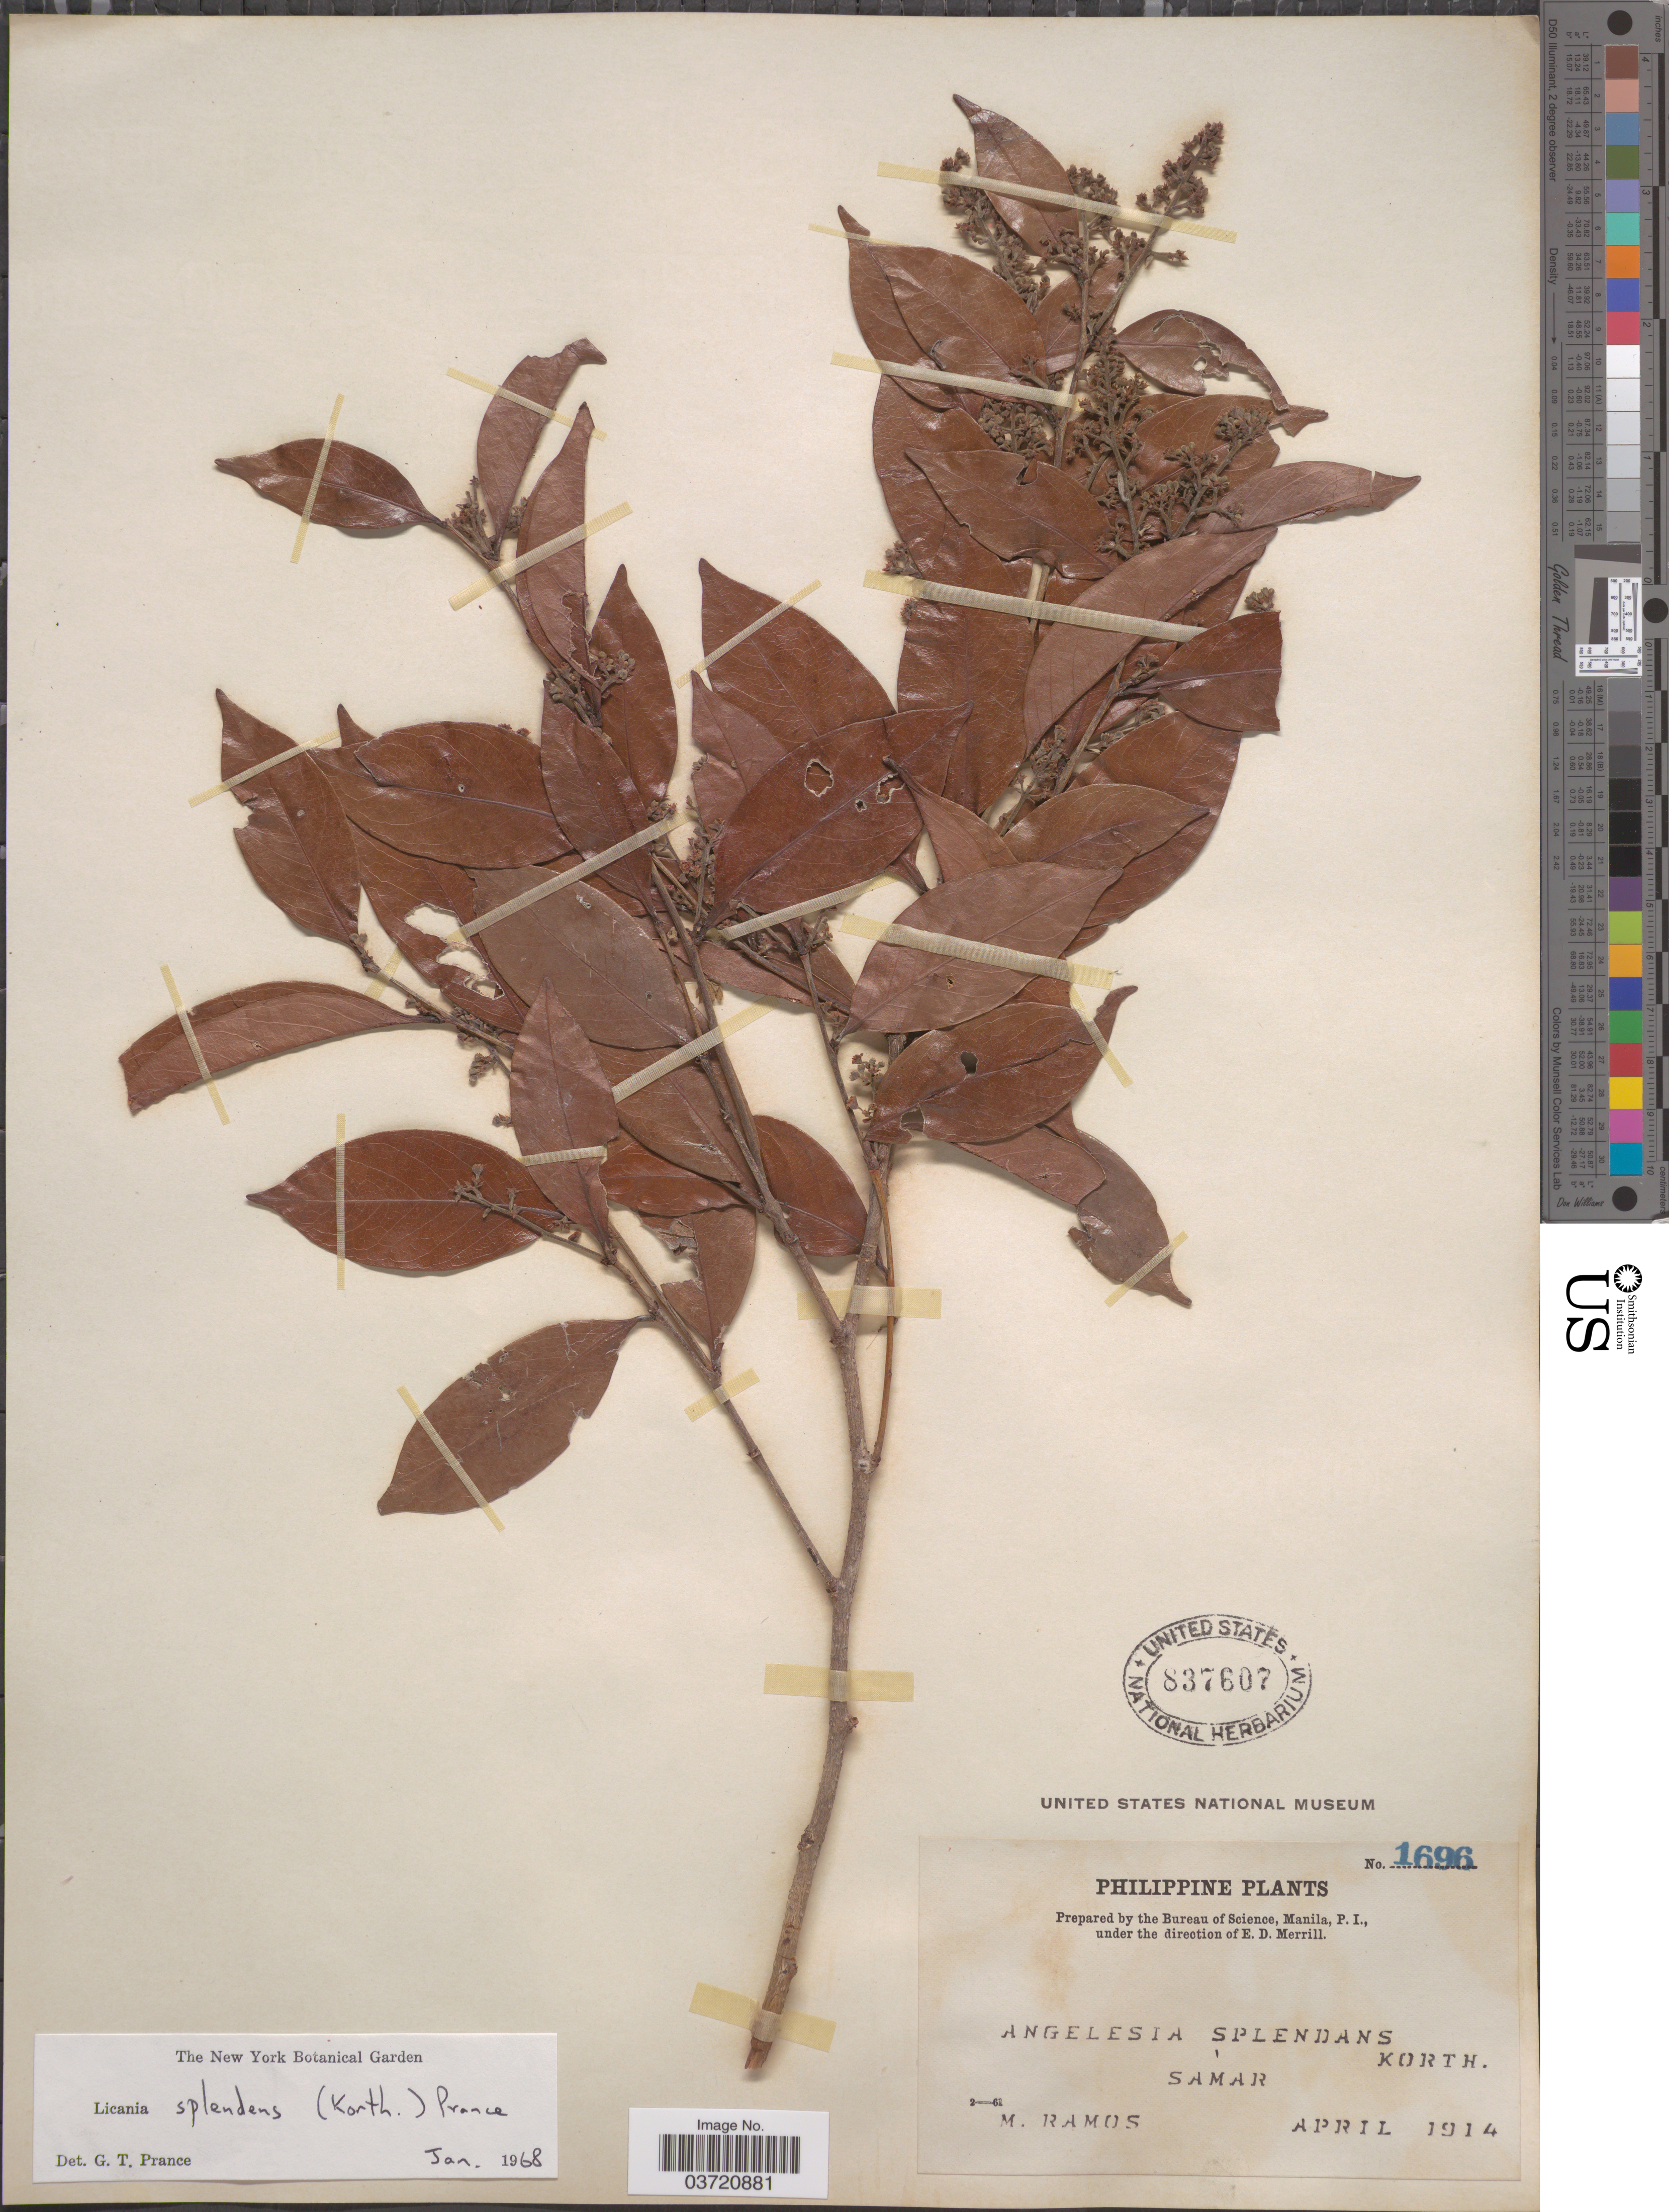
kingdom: Plantae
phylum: Tracheophyta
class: Magnoliopsida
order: Malpighiales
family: Chrysobalanaceae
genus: Licania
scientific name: Licania splendens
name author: (Korth.) Prance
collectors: M. Ramos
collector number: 1696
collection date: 1914-04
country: Philippines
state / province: Eastern Visayas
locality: Samar.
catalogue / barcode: US 837607